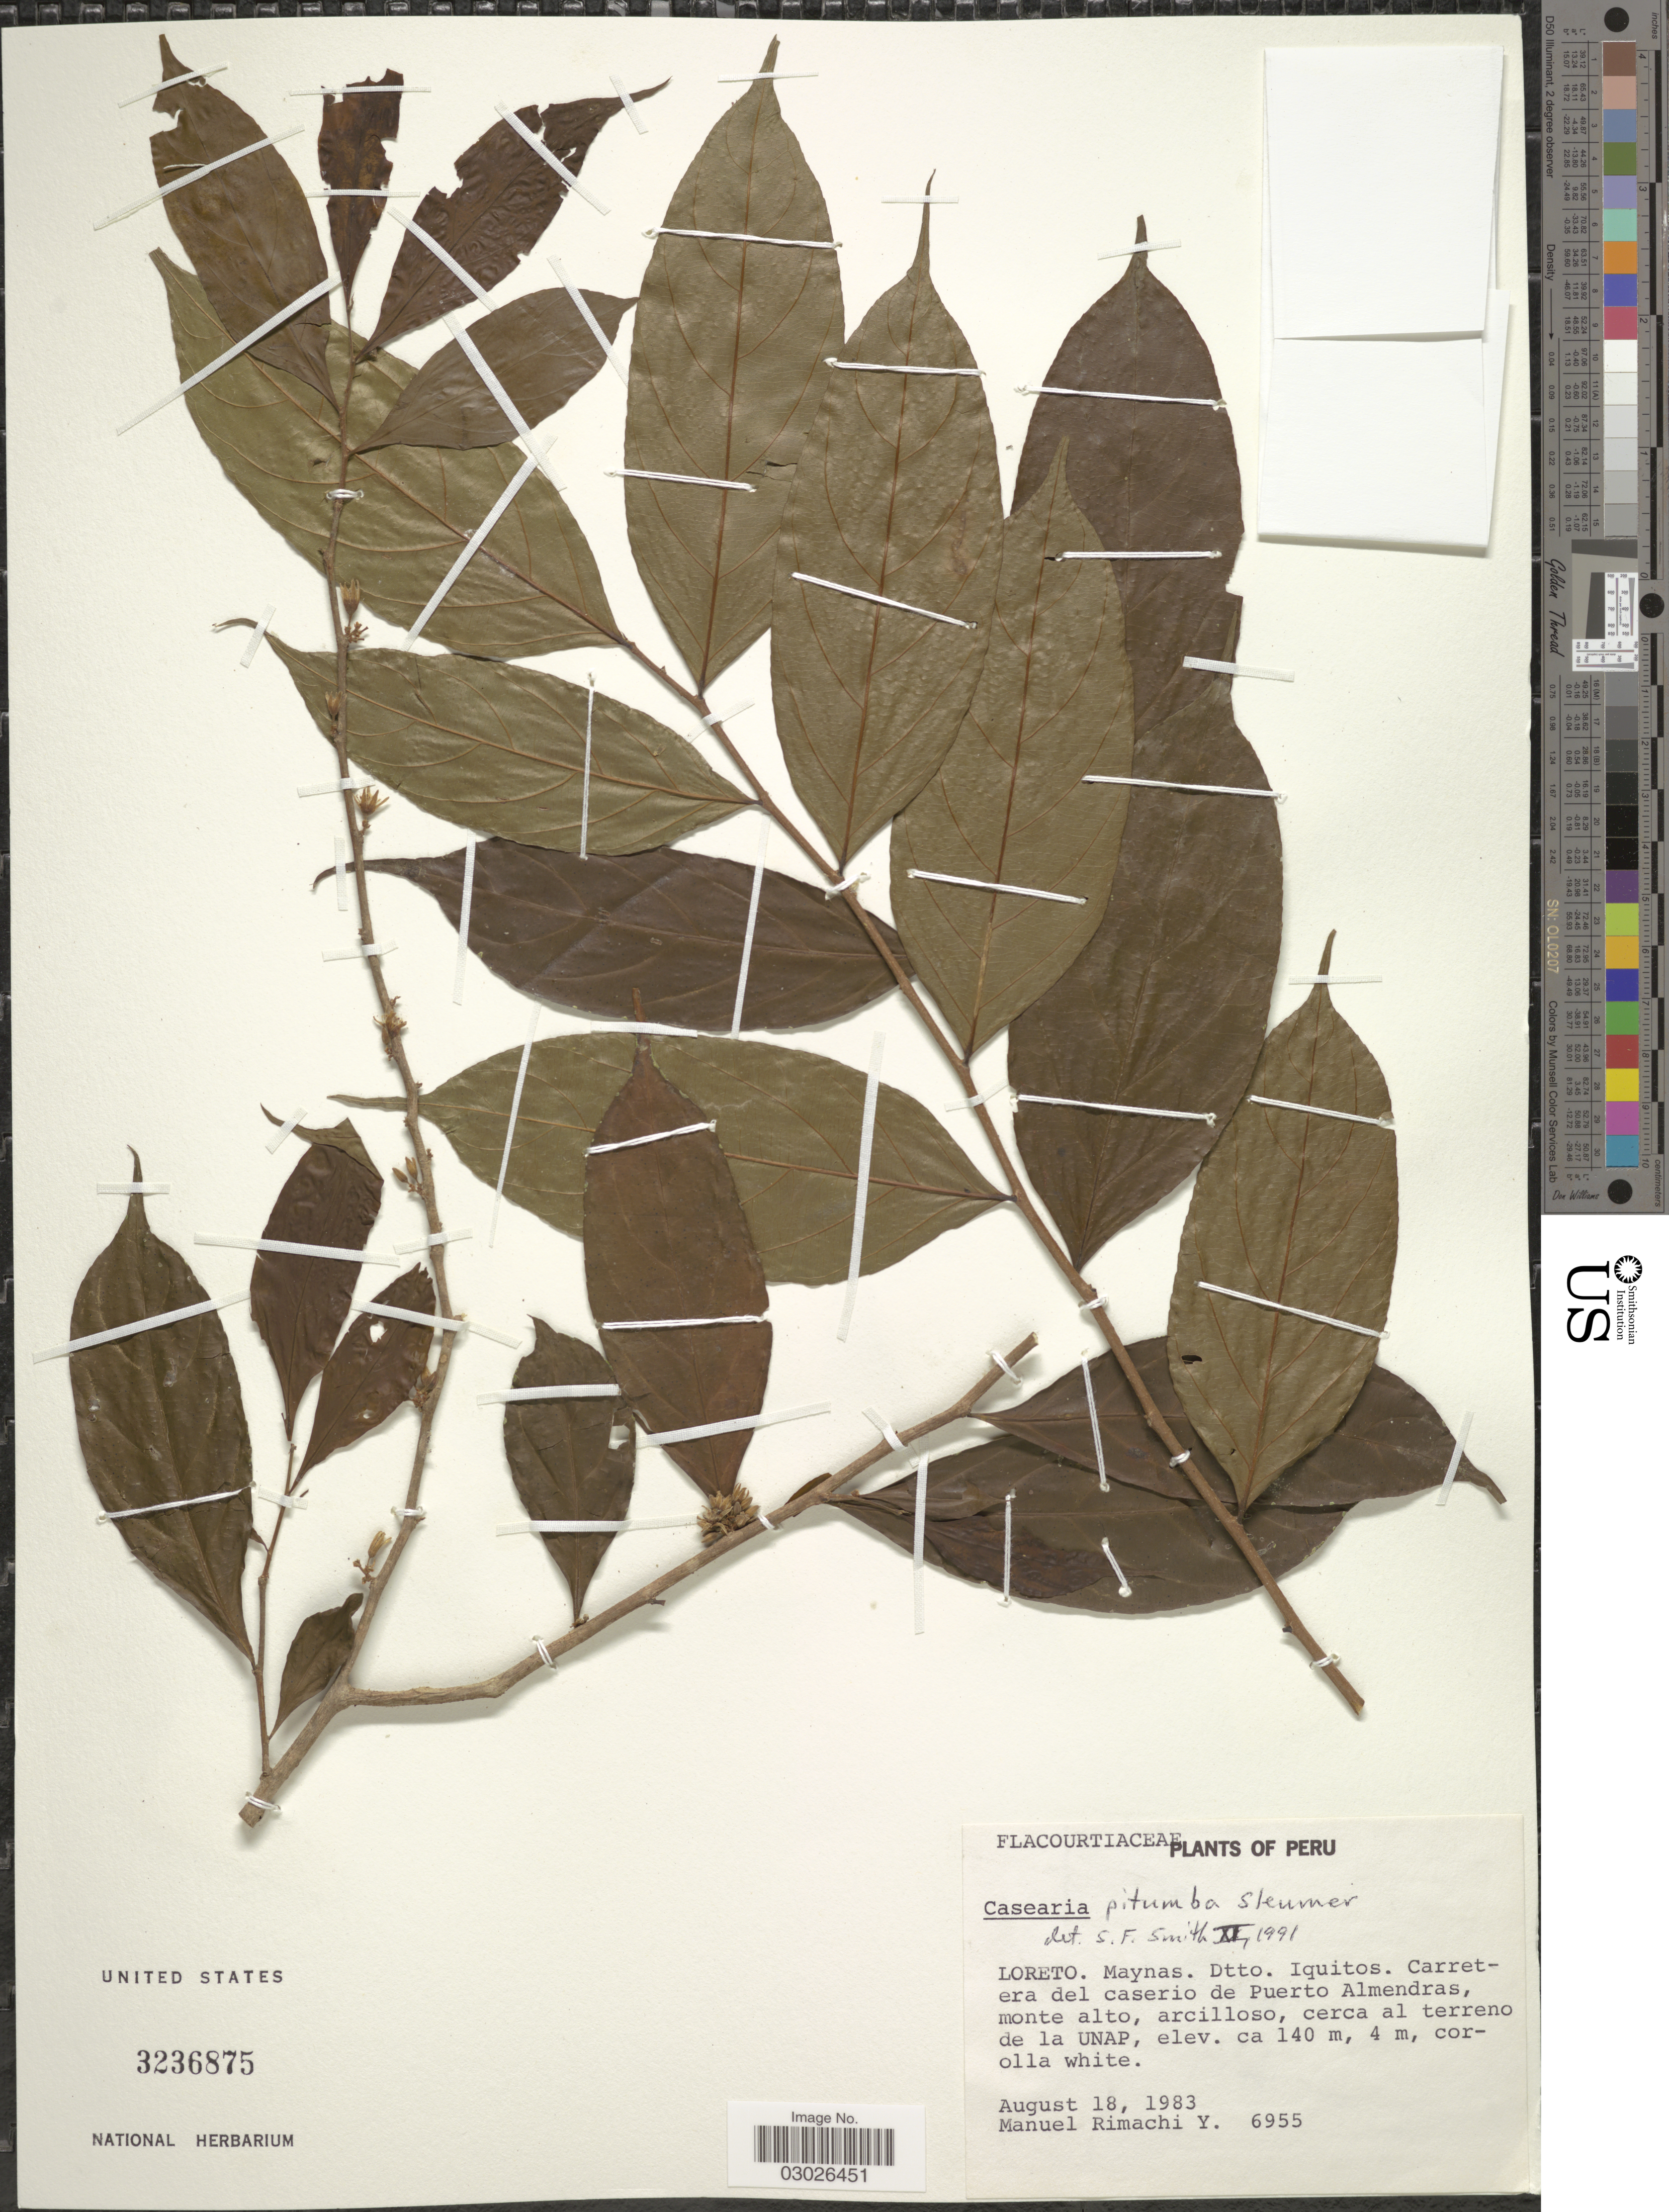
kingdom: Plantae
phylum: Tracheophyta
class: Magnoliopsida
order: Malpighiales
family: Salicaceae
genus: Casearia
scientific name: Casearia pitumba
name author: Sleumer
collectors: M. Rimachi Y.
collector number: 6955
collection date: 1983-08-18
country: Peru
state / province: Loreto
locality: Loreto. Maynas. Dtto. Iquitos. Carretera del caserio de Puerto Almendras, monte alto, arcilloso, cerca al terreno de la UNAP.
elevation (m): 140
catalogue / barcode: US 3236875